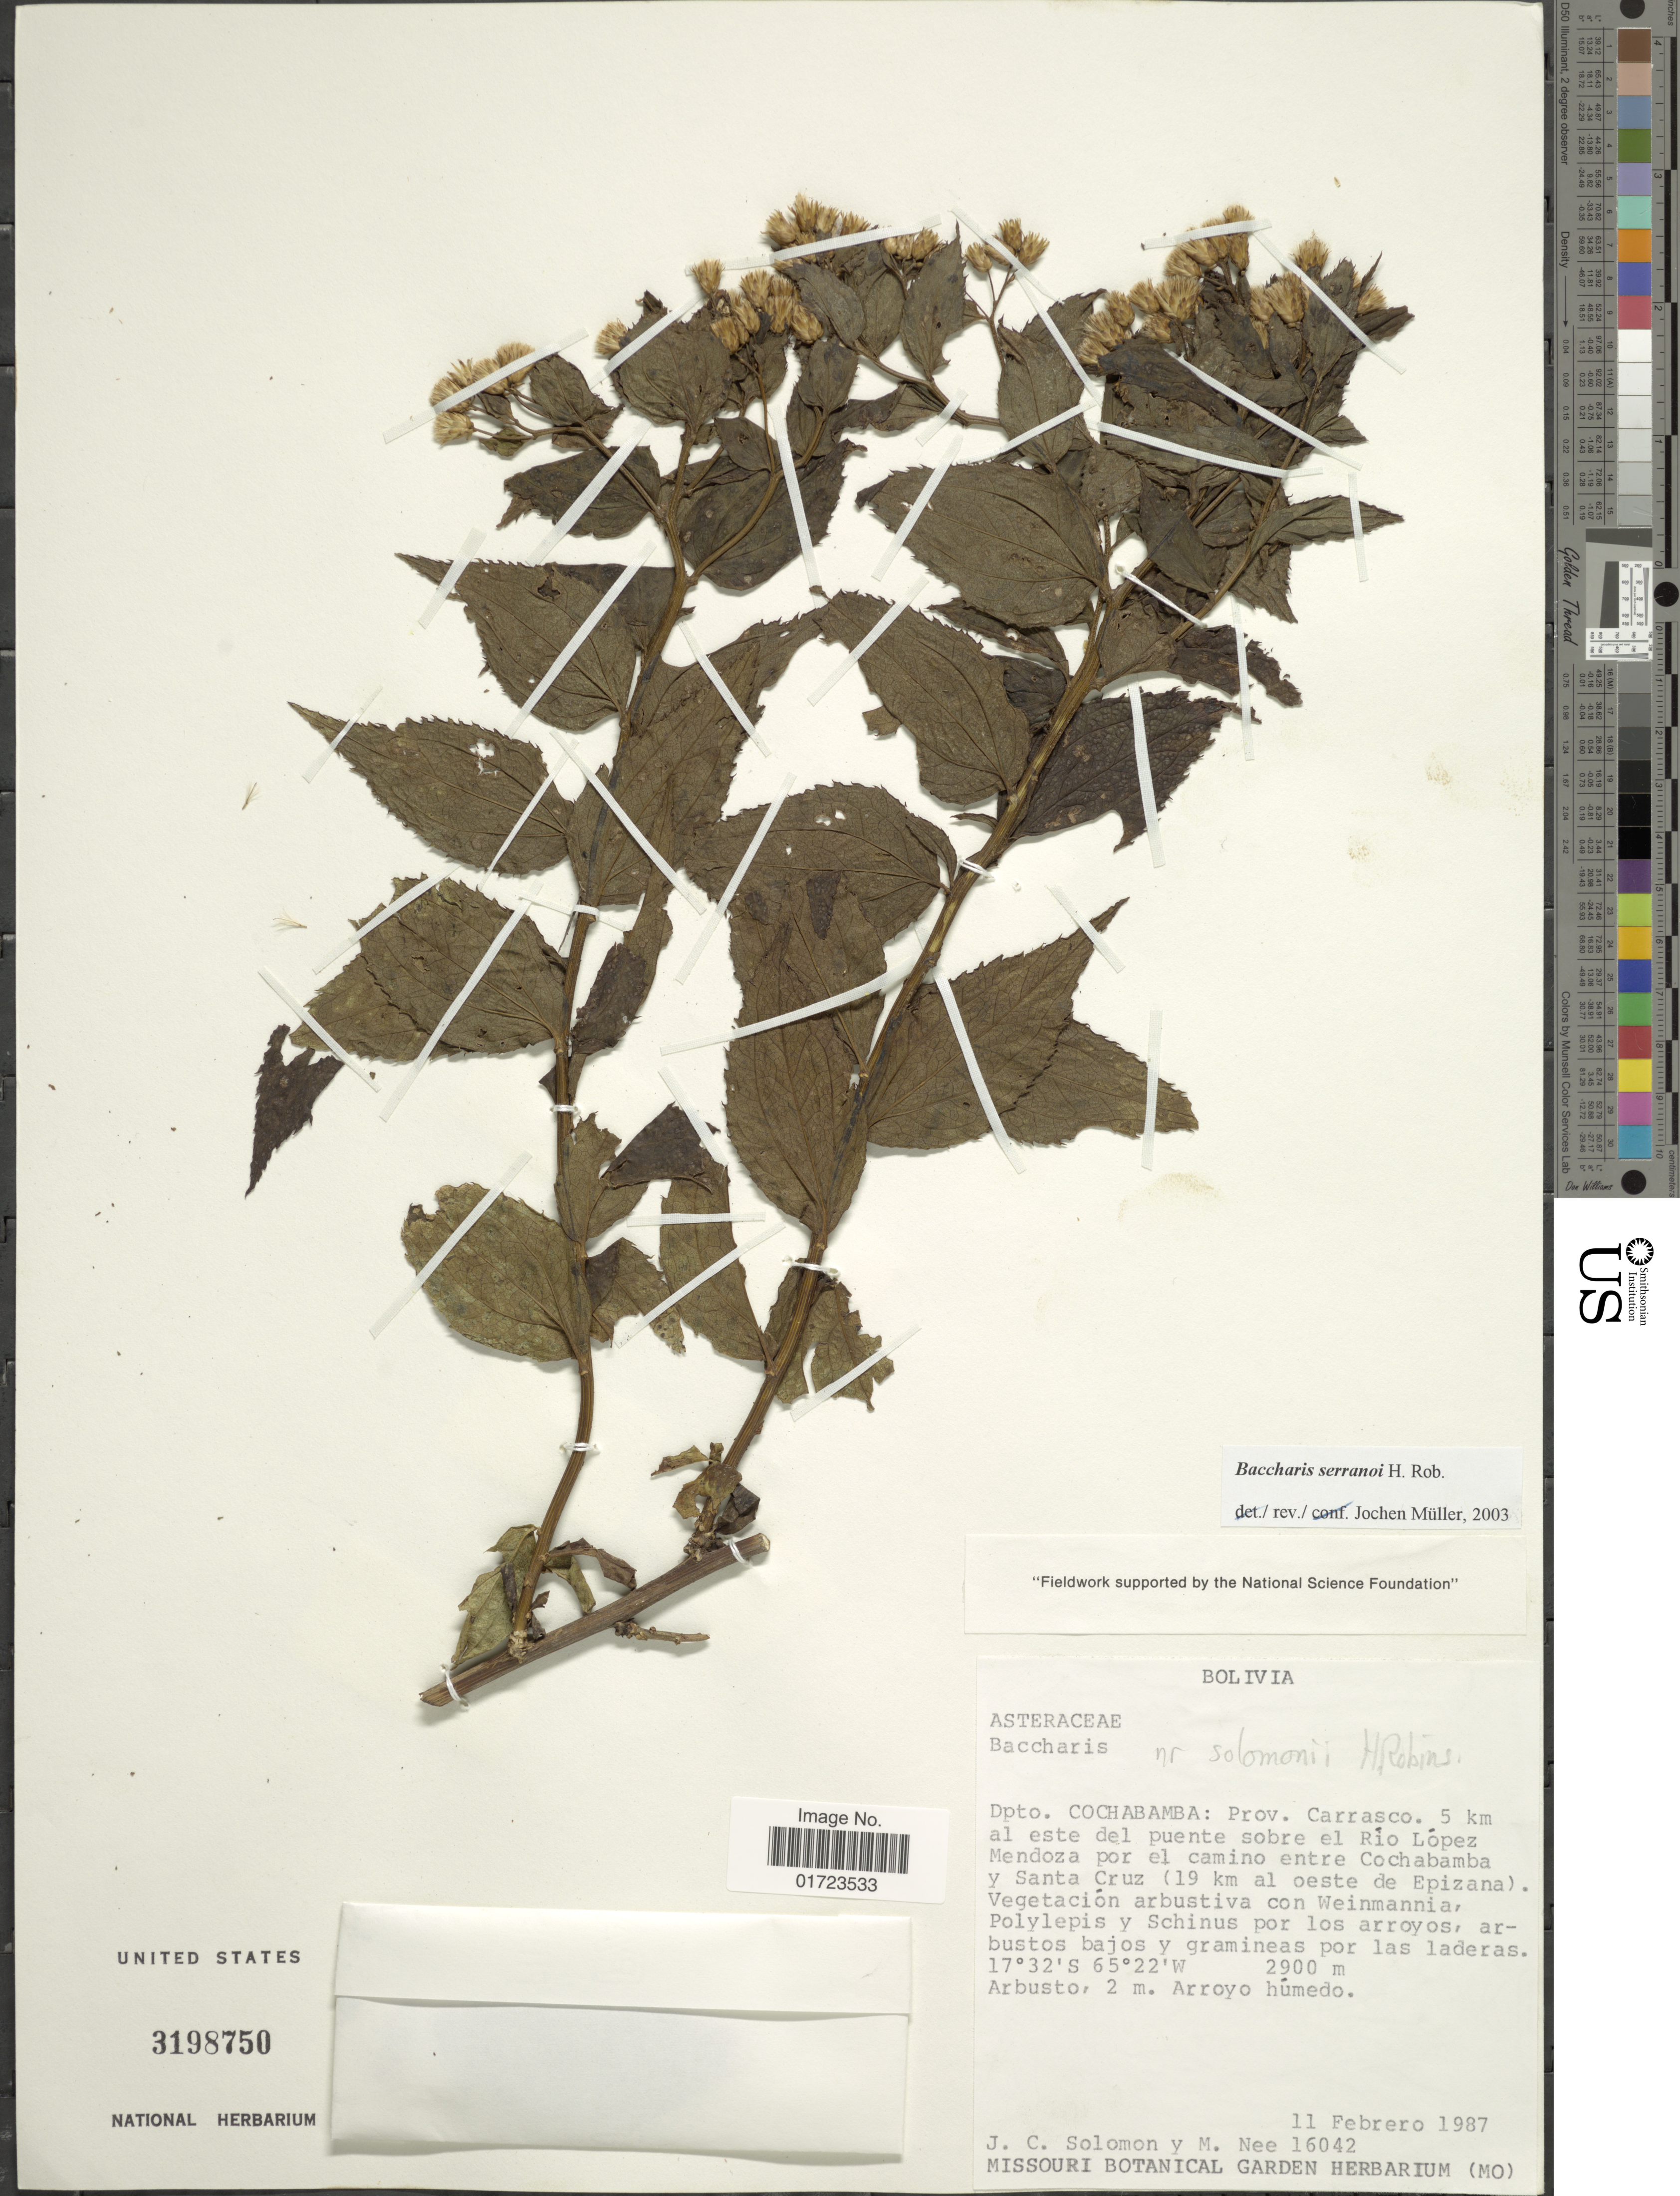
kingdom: Plantae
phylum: Tracheophyta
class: Magnoliopsida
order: Asterales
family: Asteraceae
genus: Baccharis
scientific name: Baccharis serranoi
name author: H. Rob.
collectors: J. C. Solomon & M. Nee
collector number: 16042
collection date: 1987-02-11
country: Bolivia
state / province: Cochabamba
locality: Dpto Cochabamba: Prov. Carrasco. 5 km al este del puente sobre el rio Lopez Mendoz por el camino entre Cochabamba y Santar Cruz (19 km al oeste de Epizana).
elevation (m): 2900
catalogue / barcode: US 3198750